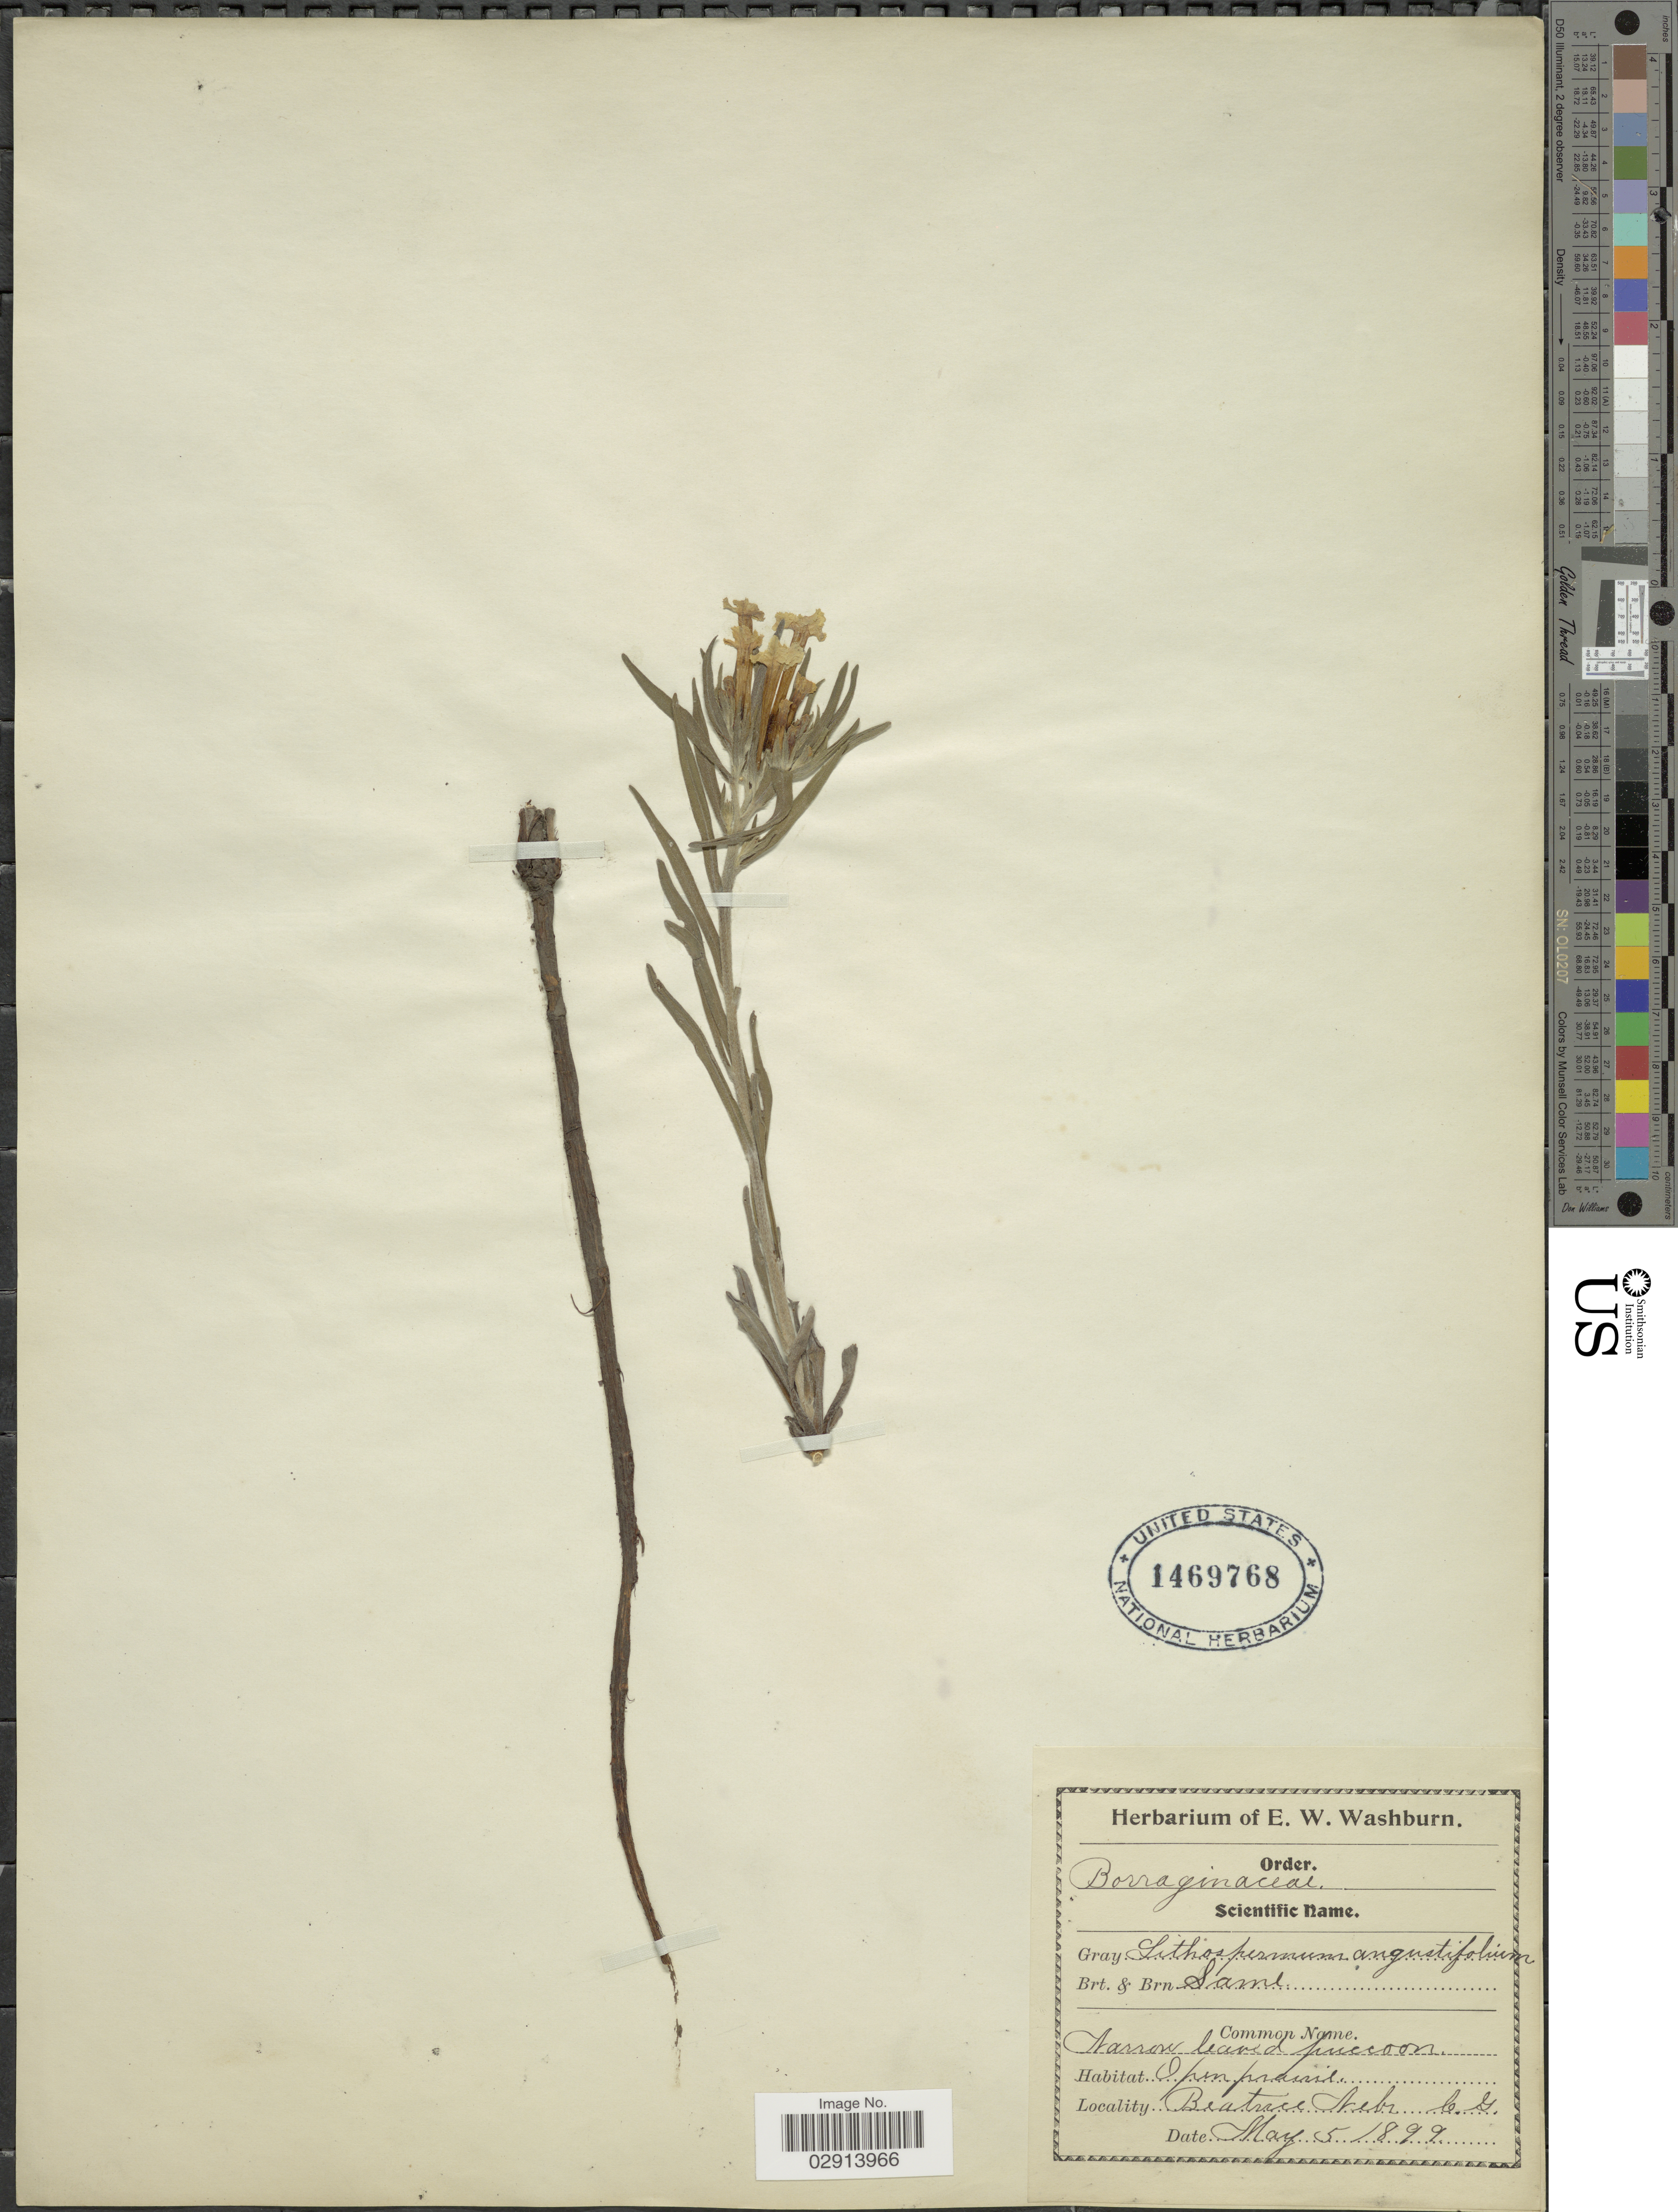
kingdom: Plantae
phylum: Tracheophyta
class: Magnoliopsida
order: Boraginales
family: Boraginaceae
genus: Lithospermum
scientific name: Lithospermum incisum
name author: Lehm.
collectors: ex herb. E. W. Washburn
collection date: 1899-05-05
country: United States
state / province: Nebraska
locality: Beatrice, C.G.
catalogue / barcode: US 1469768